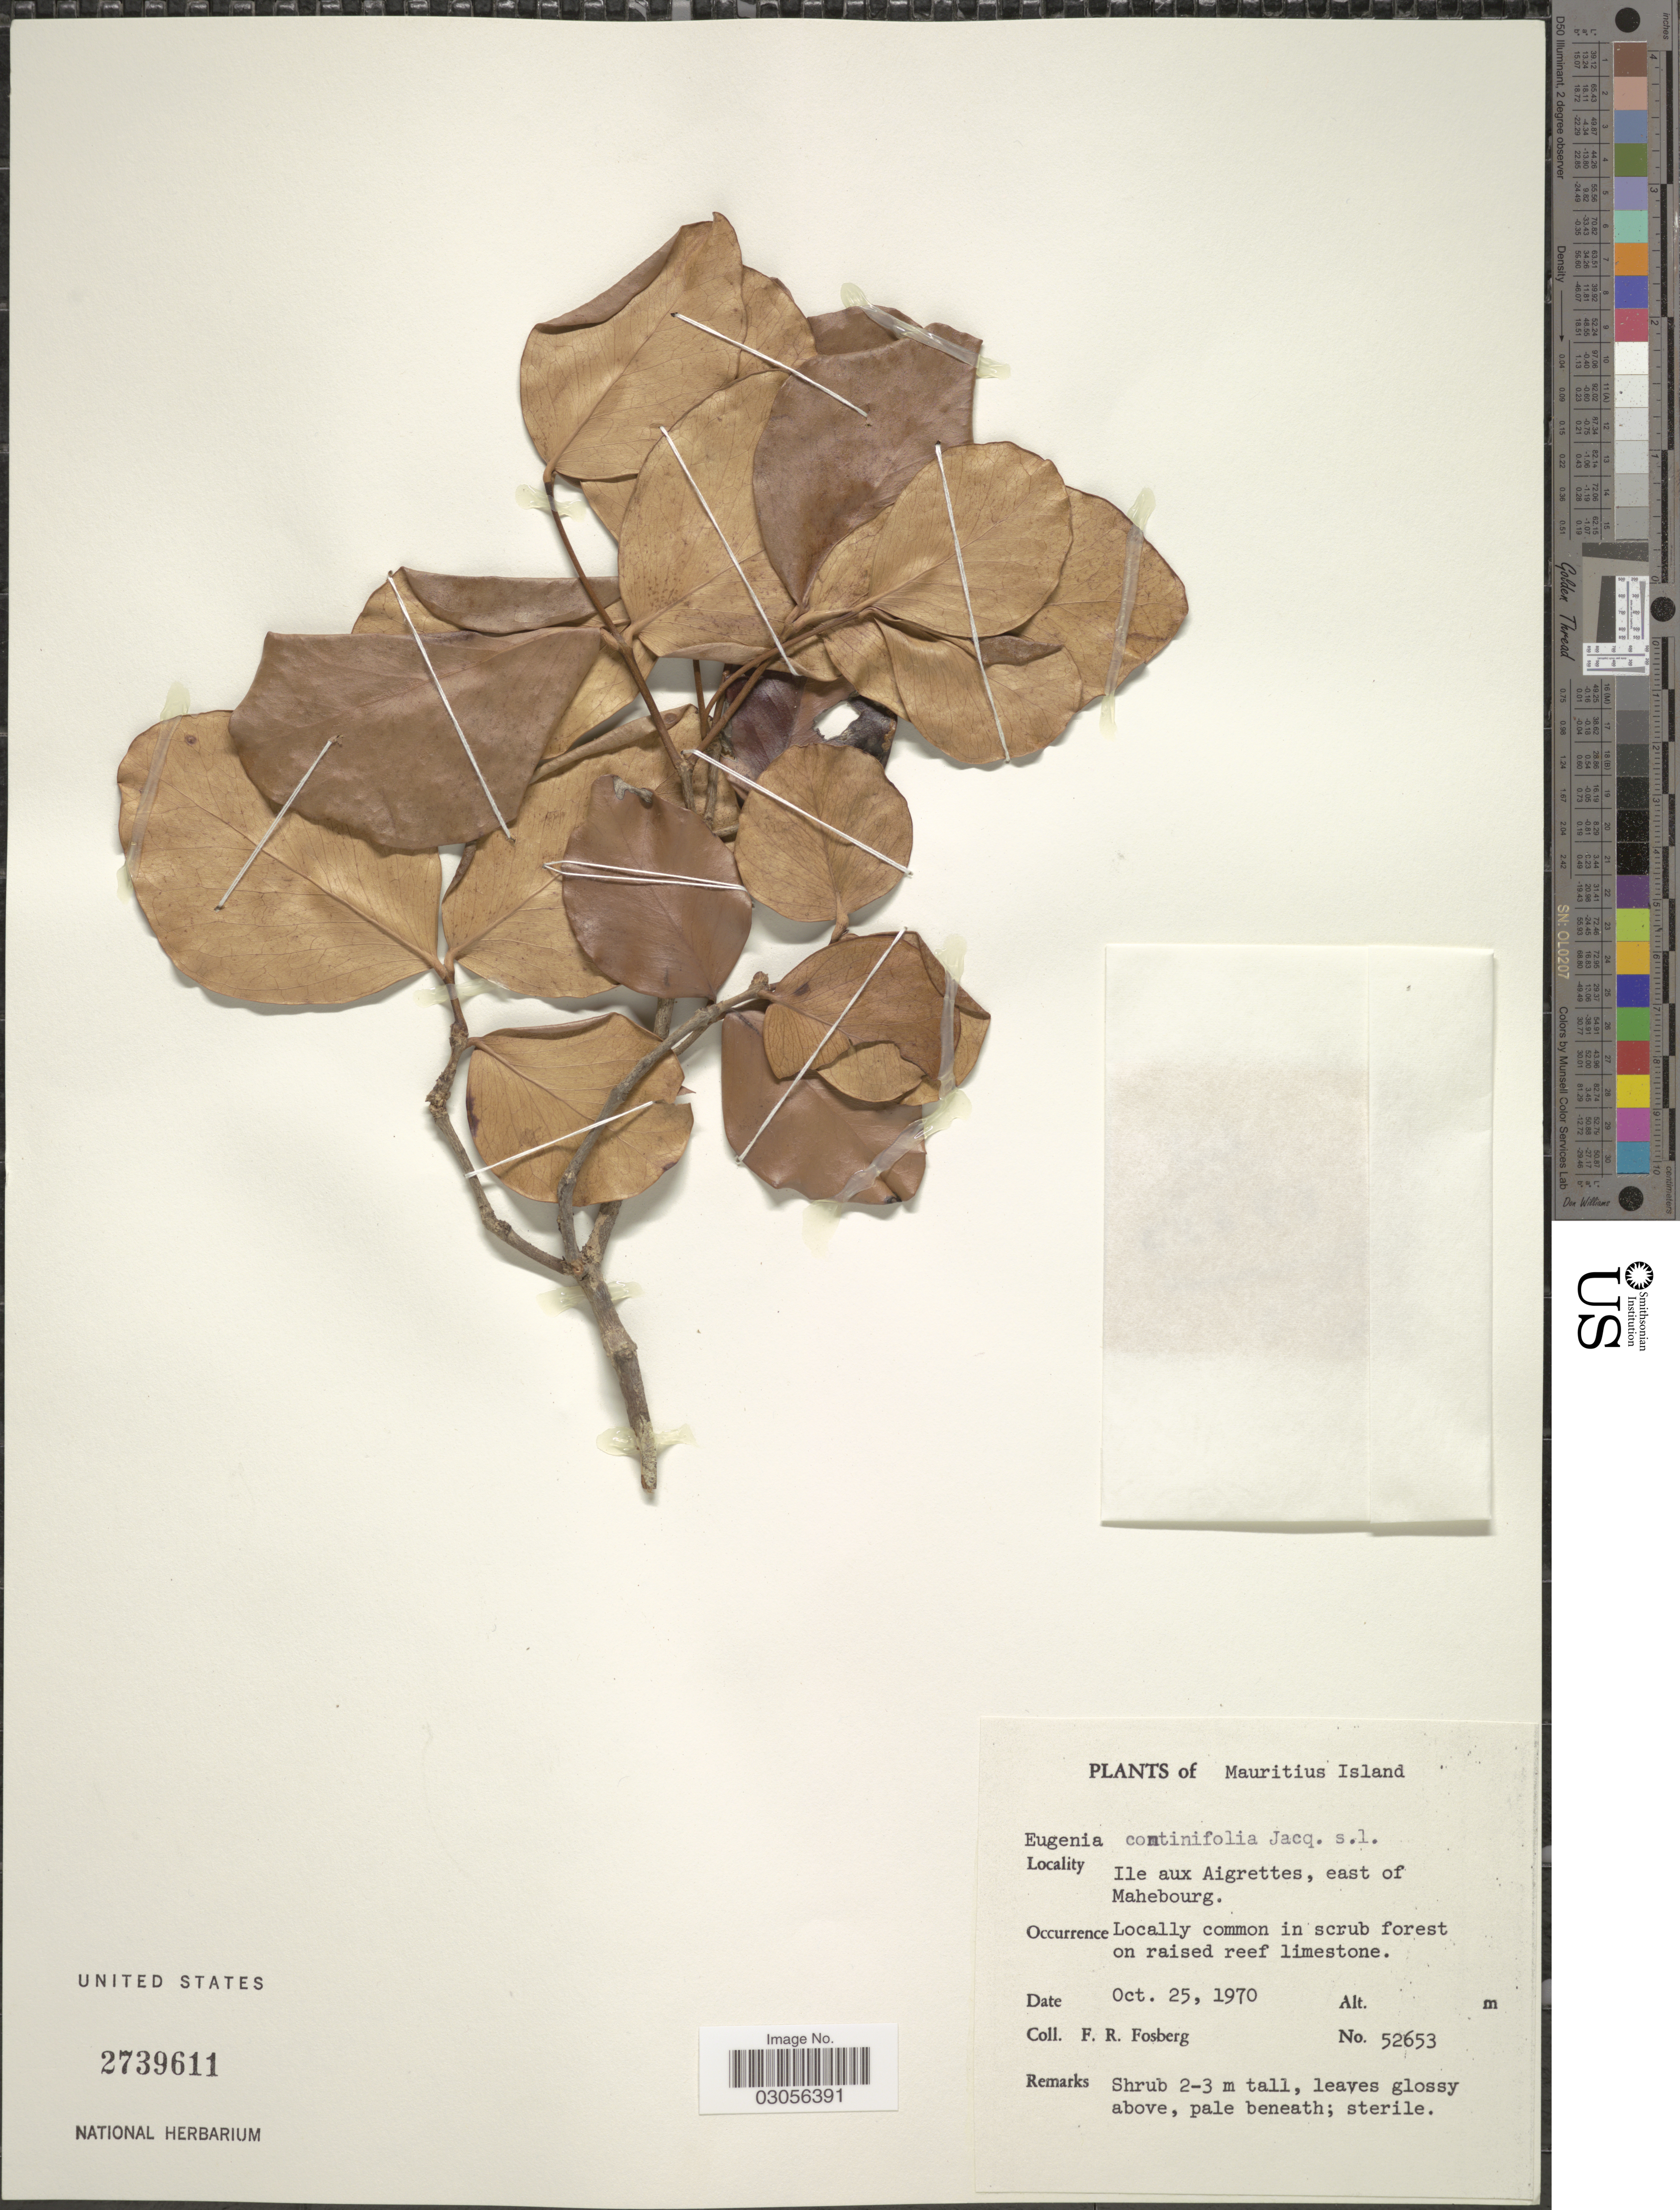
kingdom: Plantae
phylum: Tracheophyta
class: Magnoliopsida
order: Myrtales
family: Myrtaceae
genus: Eugenia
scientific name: Eugenia cotinifolia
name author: Jacq.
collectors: F. R. Fosberg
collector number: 52653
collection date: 1970-10-25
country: Mauritius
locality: Mauritius Island, Ile aux Aigrettes, east of Mahebourg.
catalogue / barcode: US 2739611